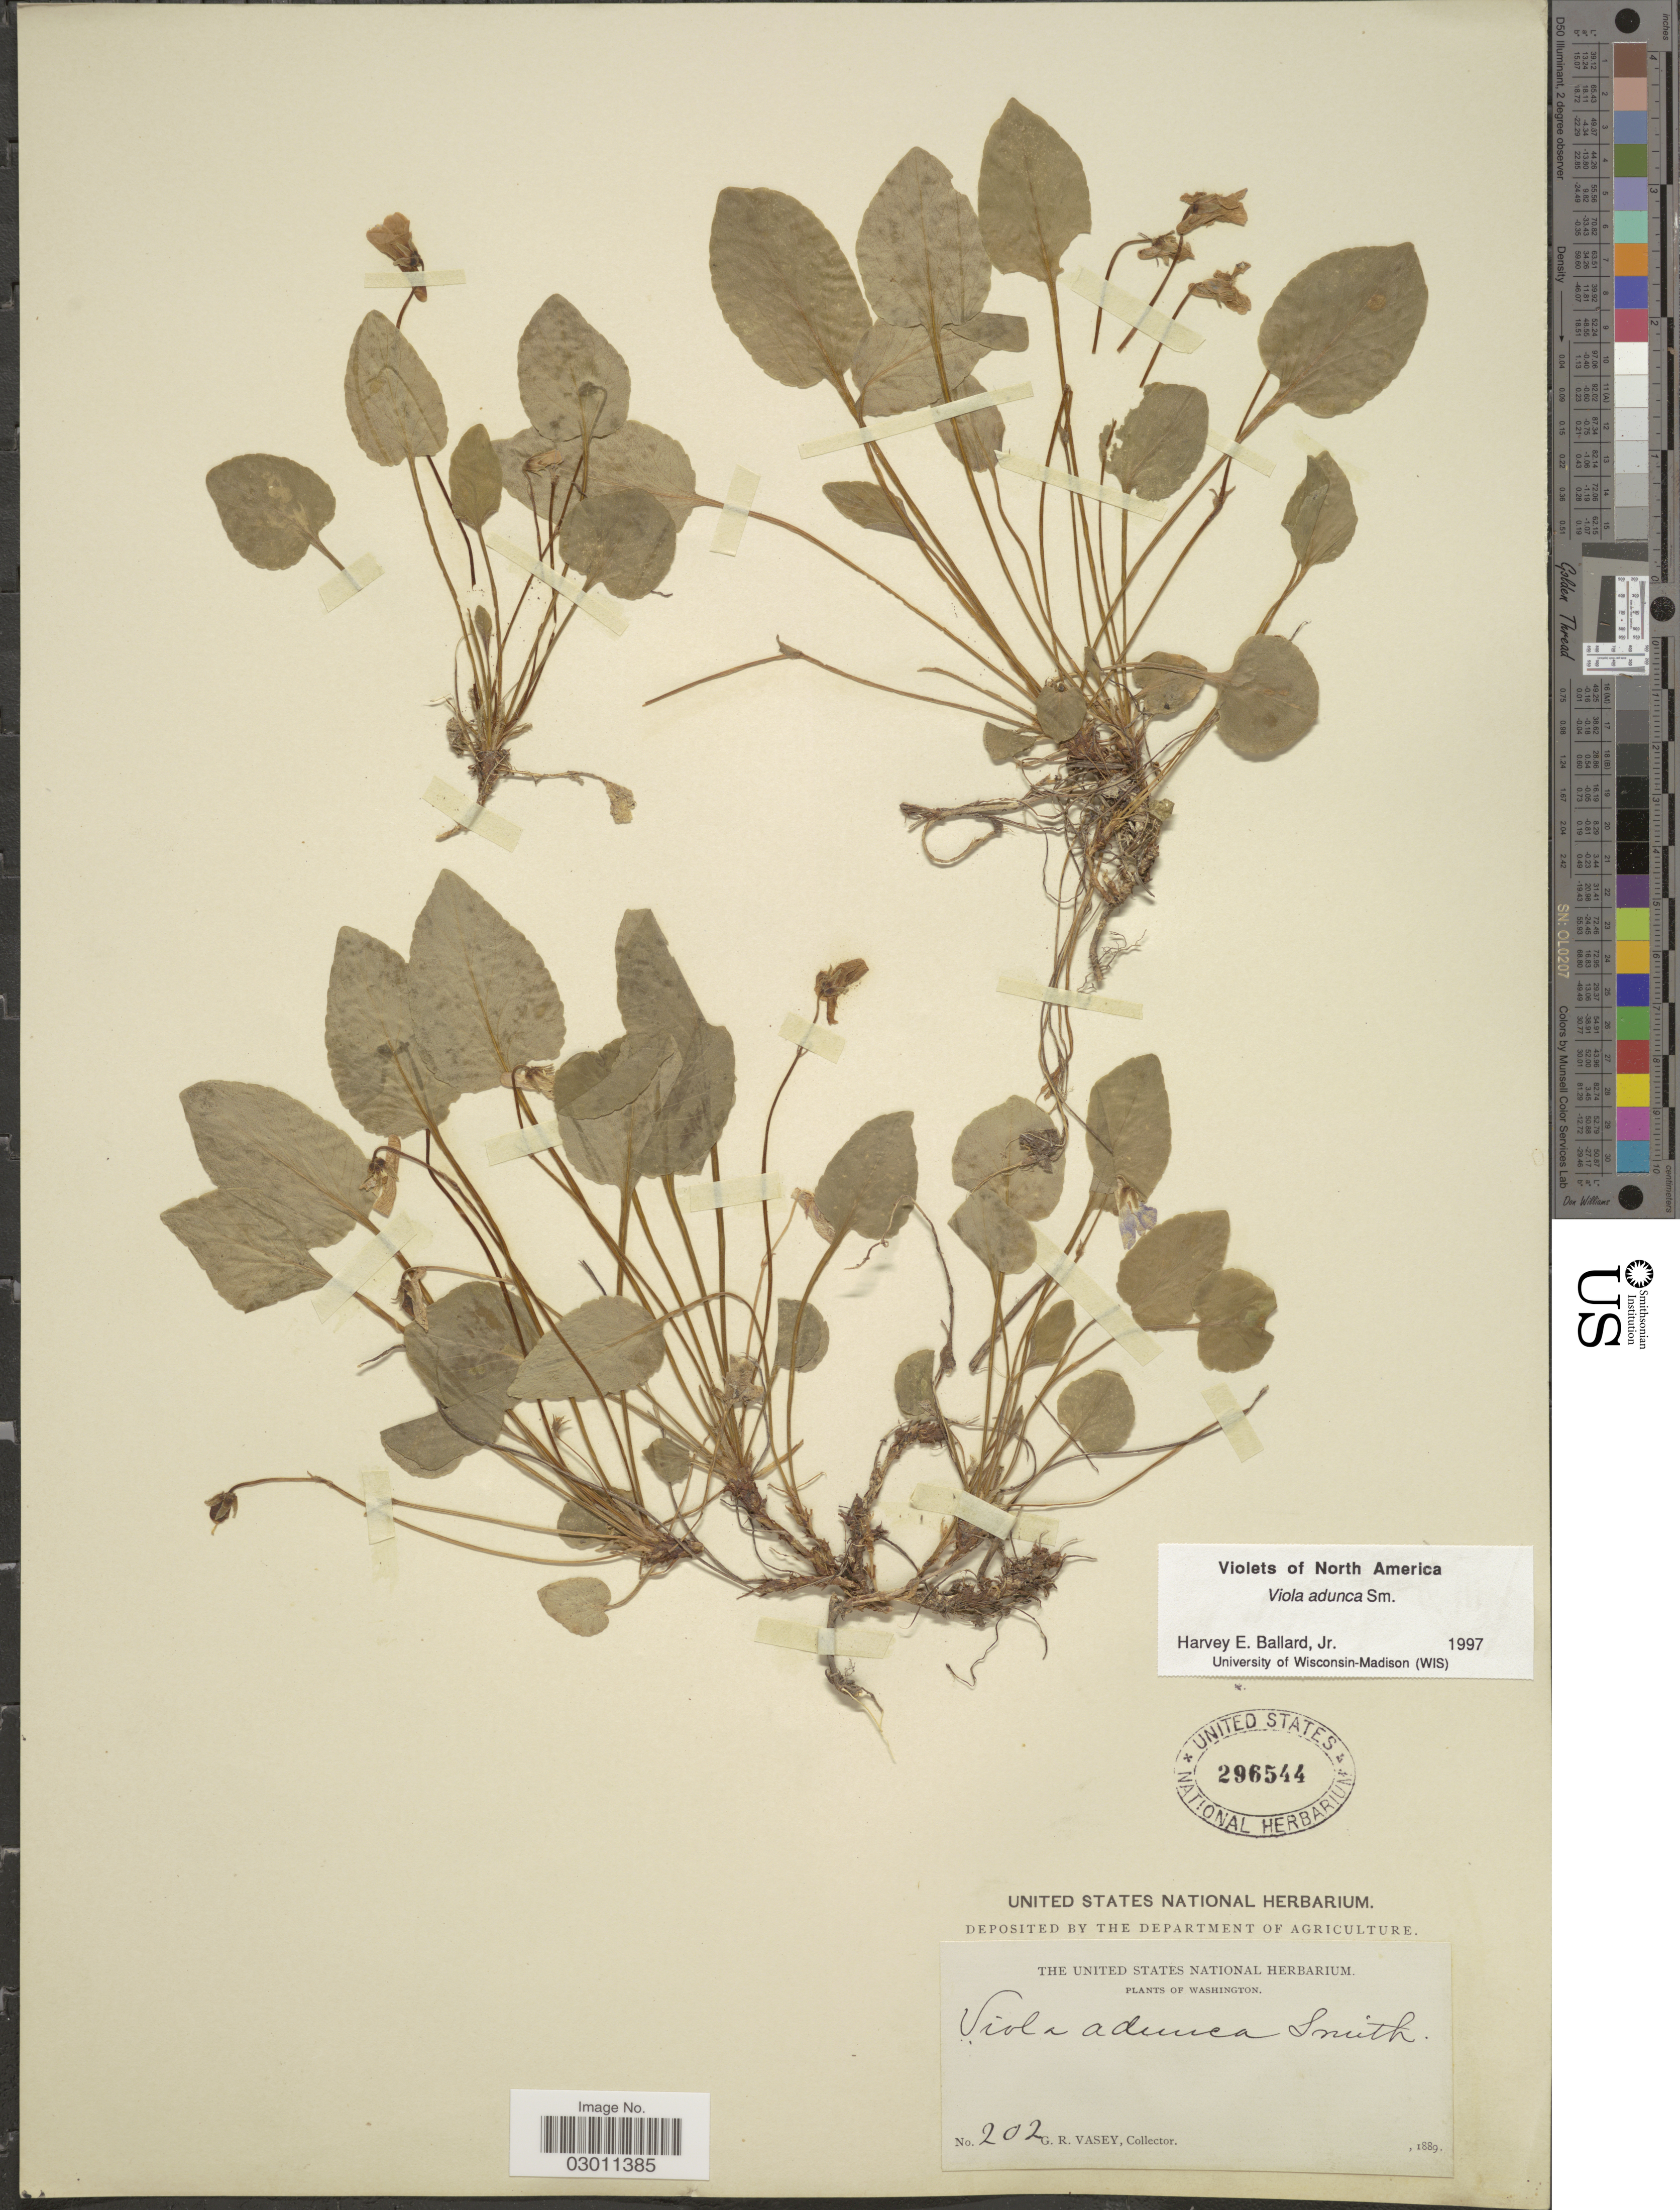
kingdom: Plantae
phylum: Tracheophyta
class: Magnoliopsida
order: Malpighiales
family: Violaceae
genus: Viola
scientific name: Viola adunca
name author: Sm.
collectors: G. R. Vasey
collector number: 202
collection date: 1889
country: United States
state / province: Washington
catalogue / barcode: US 296544